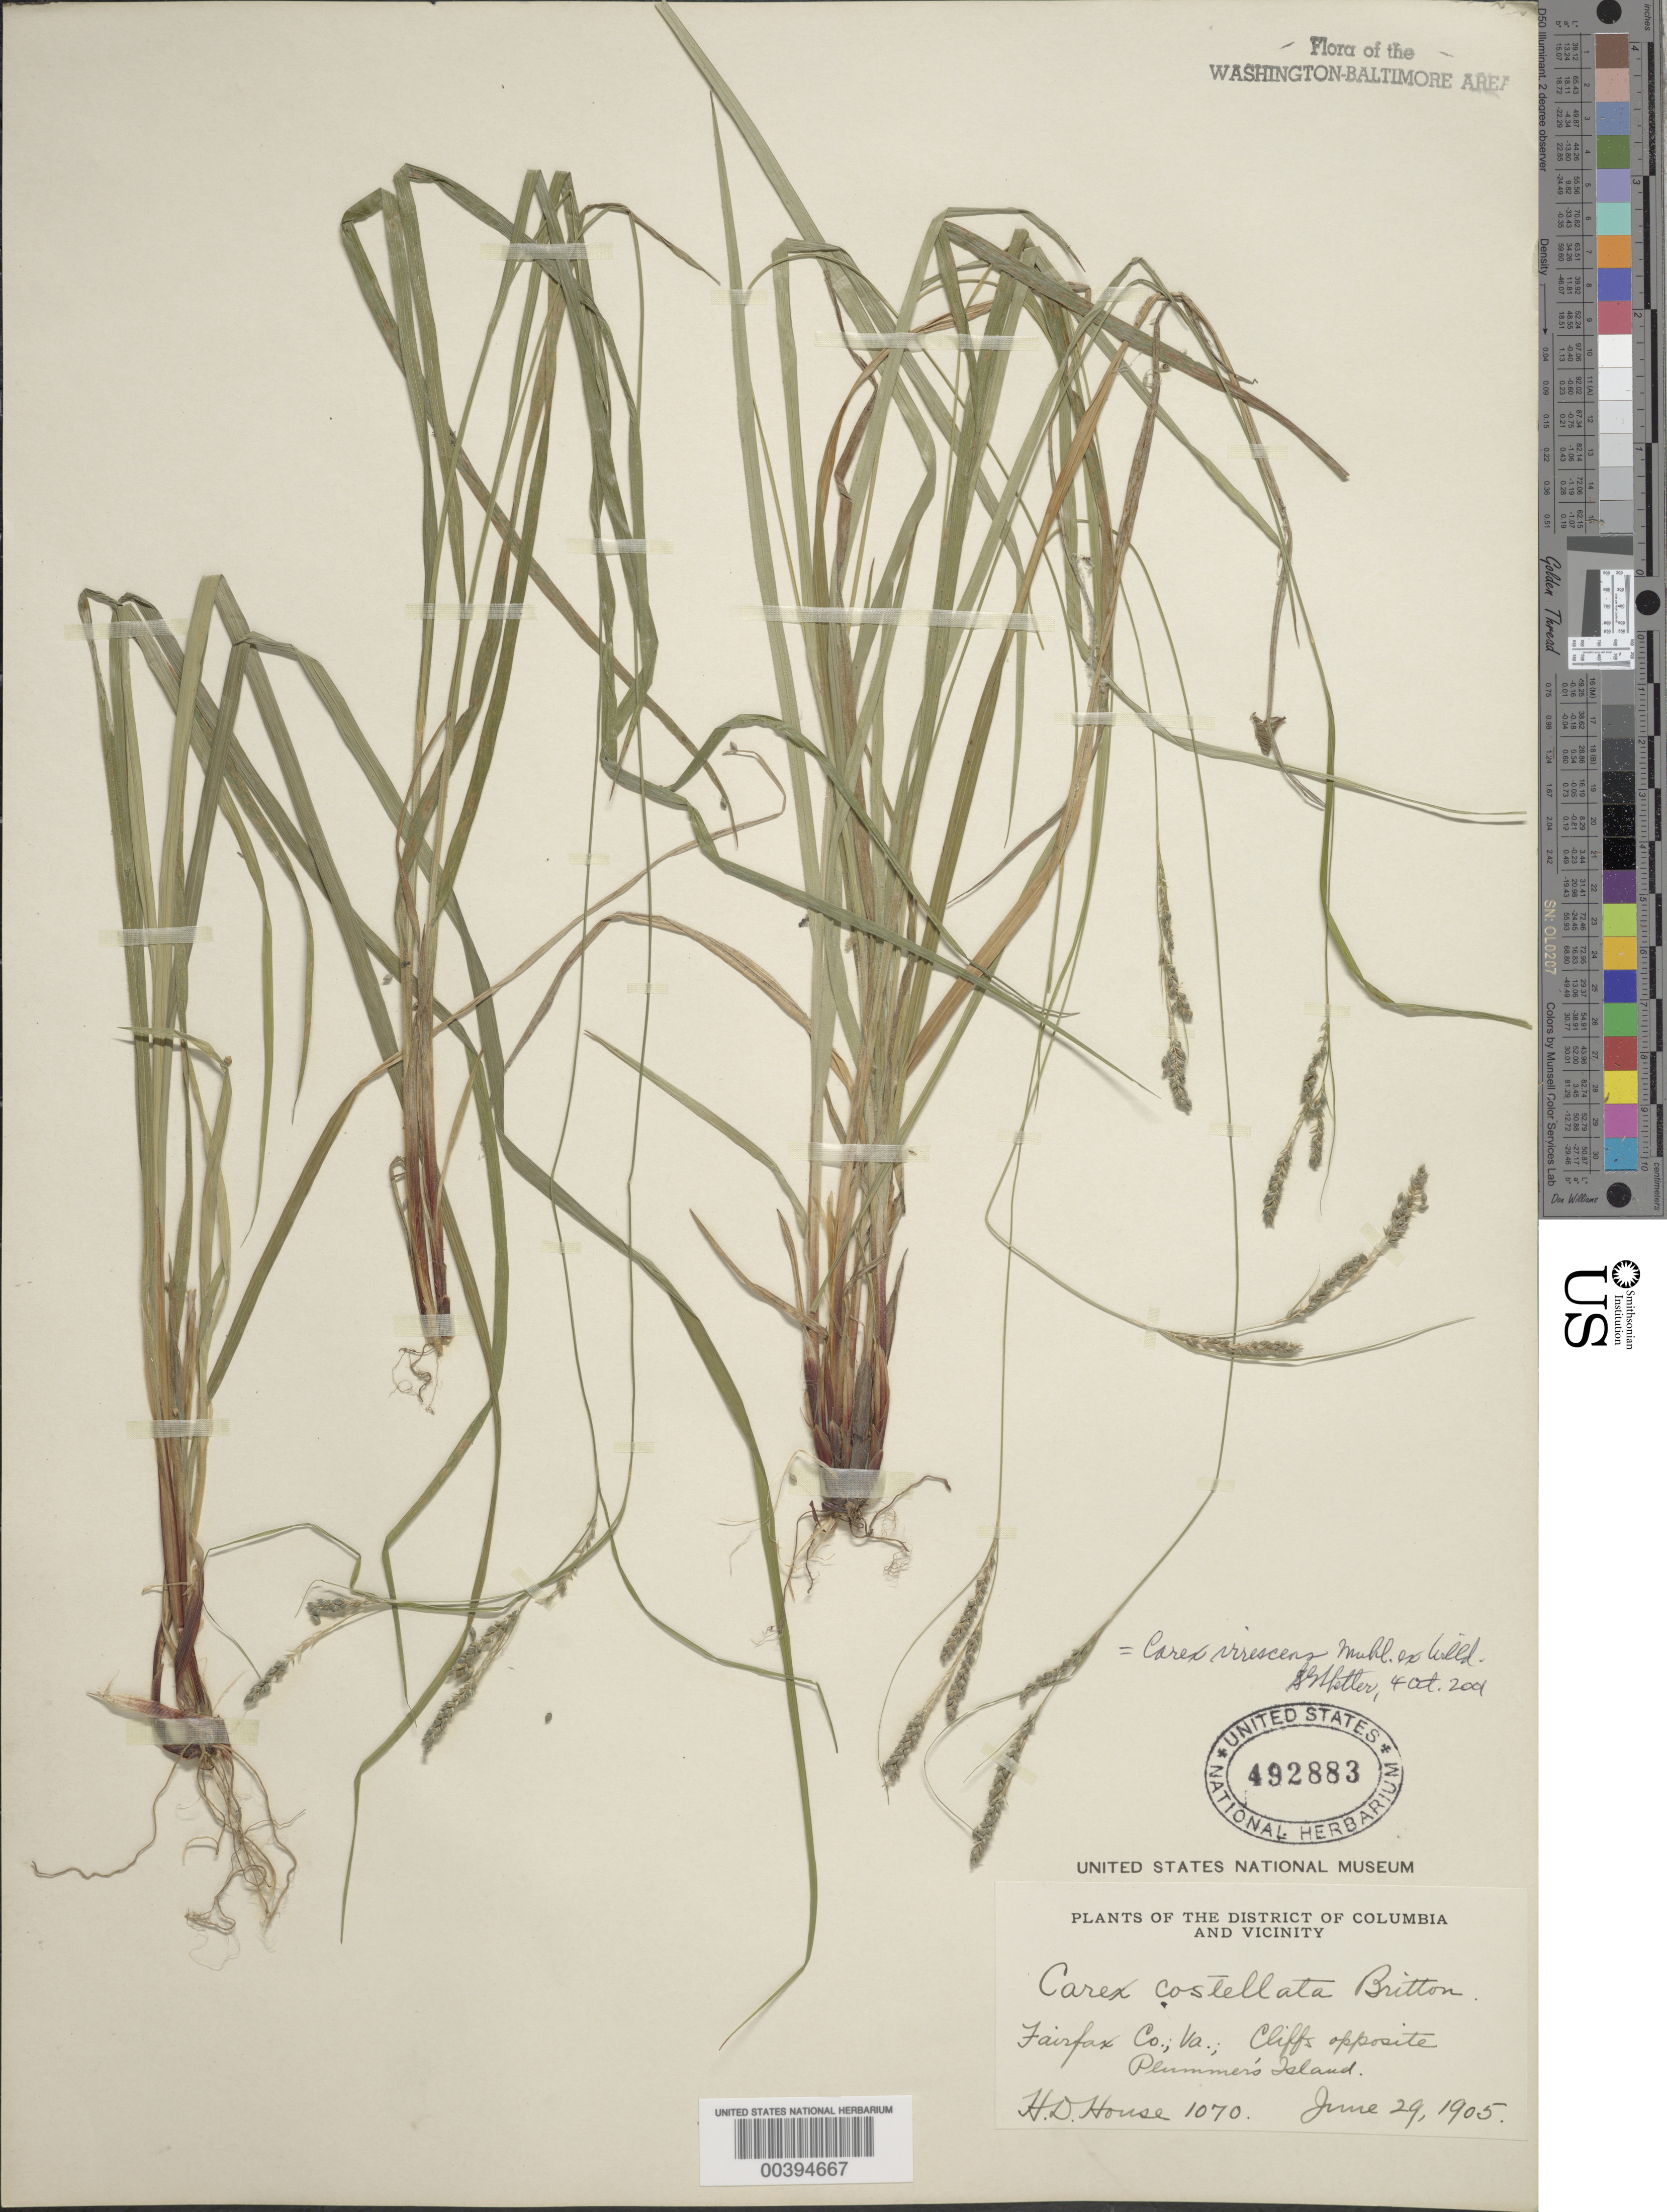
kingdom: Plantae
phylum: Tracheophyta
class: Liliopsida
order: Poales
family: Cyperaceae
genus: Carex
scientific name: Carex virescens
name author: Muhl. ex Willd.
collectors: H. D. House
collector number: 1070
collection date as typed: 29 Jun 1905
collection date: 1905-06-29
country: United States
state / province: Virginia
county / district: Fairfax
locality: opposite Plummers Island, cliffs C. & O. Canal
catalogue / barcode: US 492883